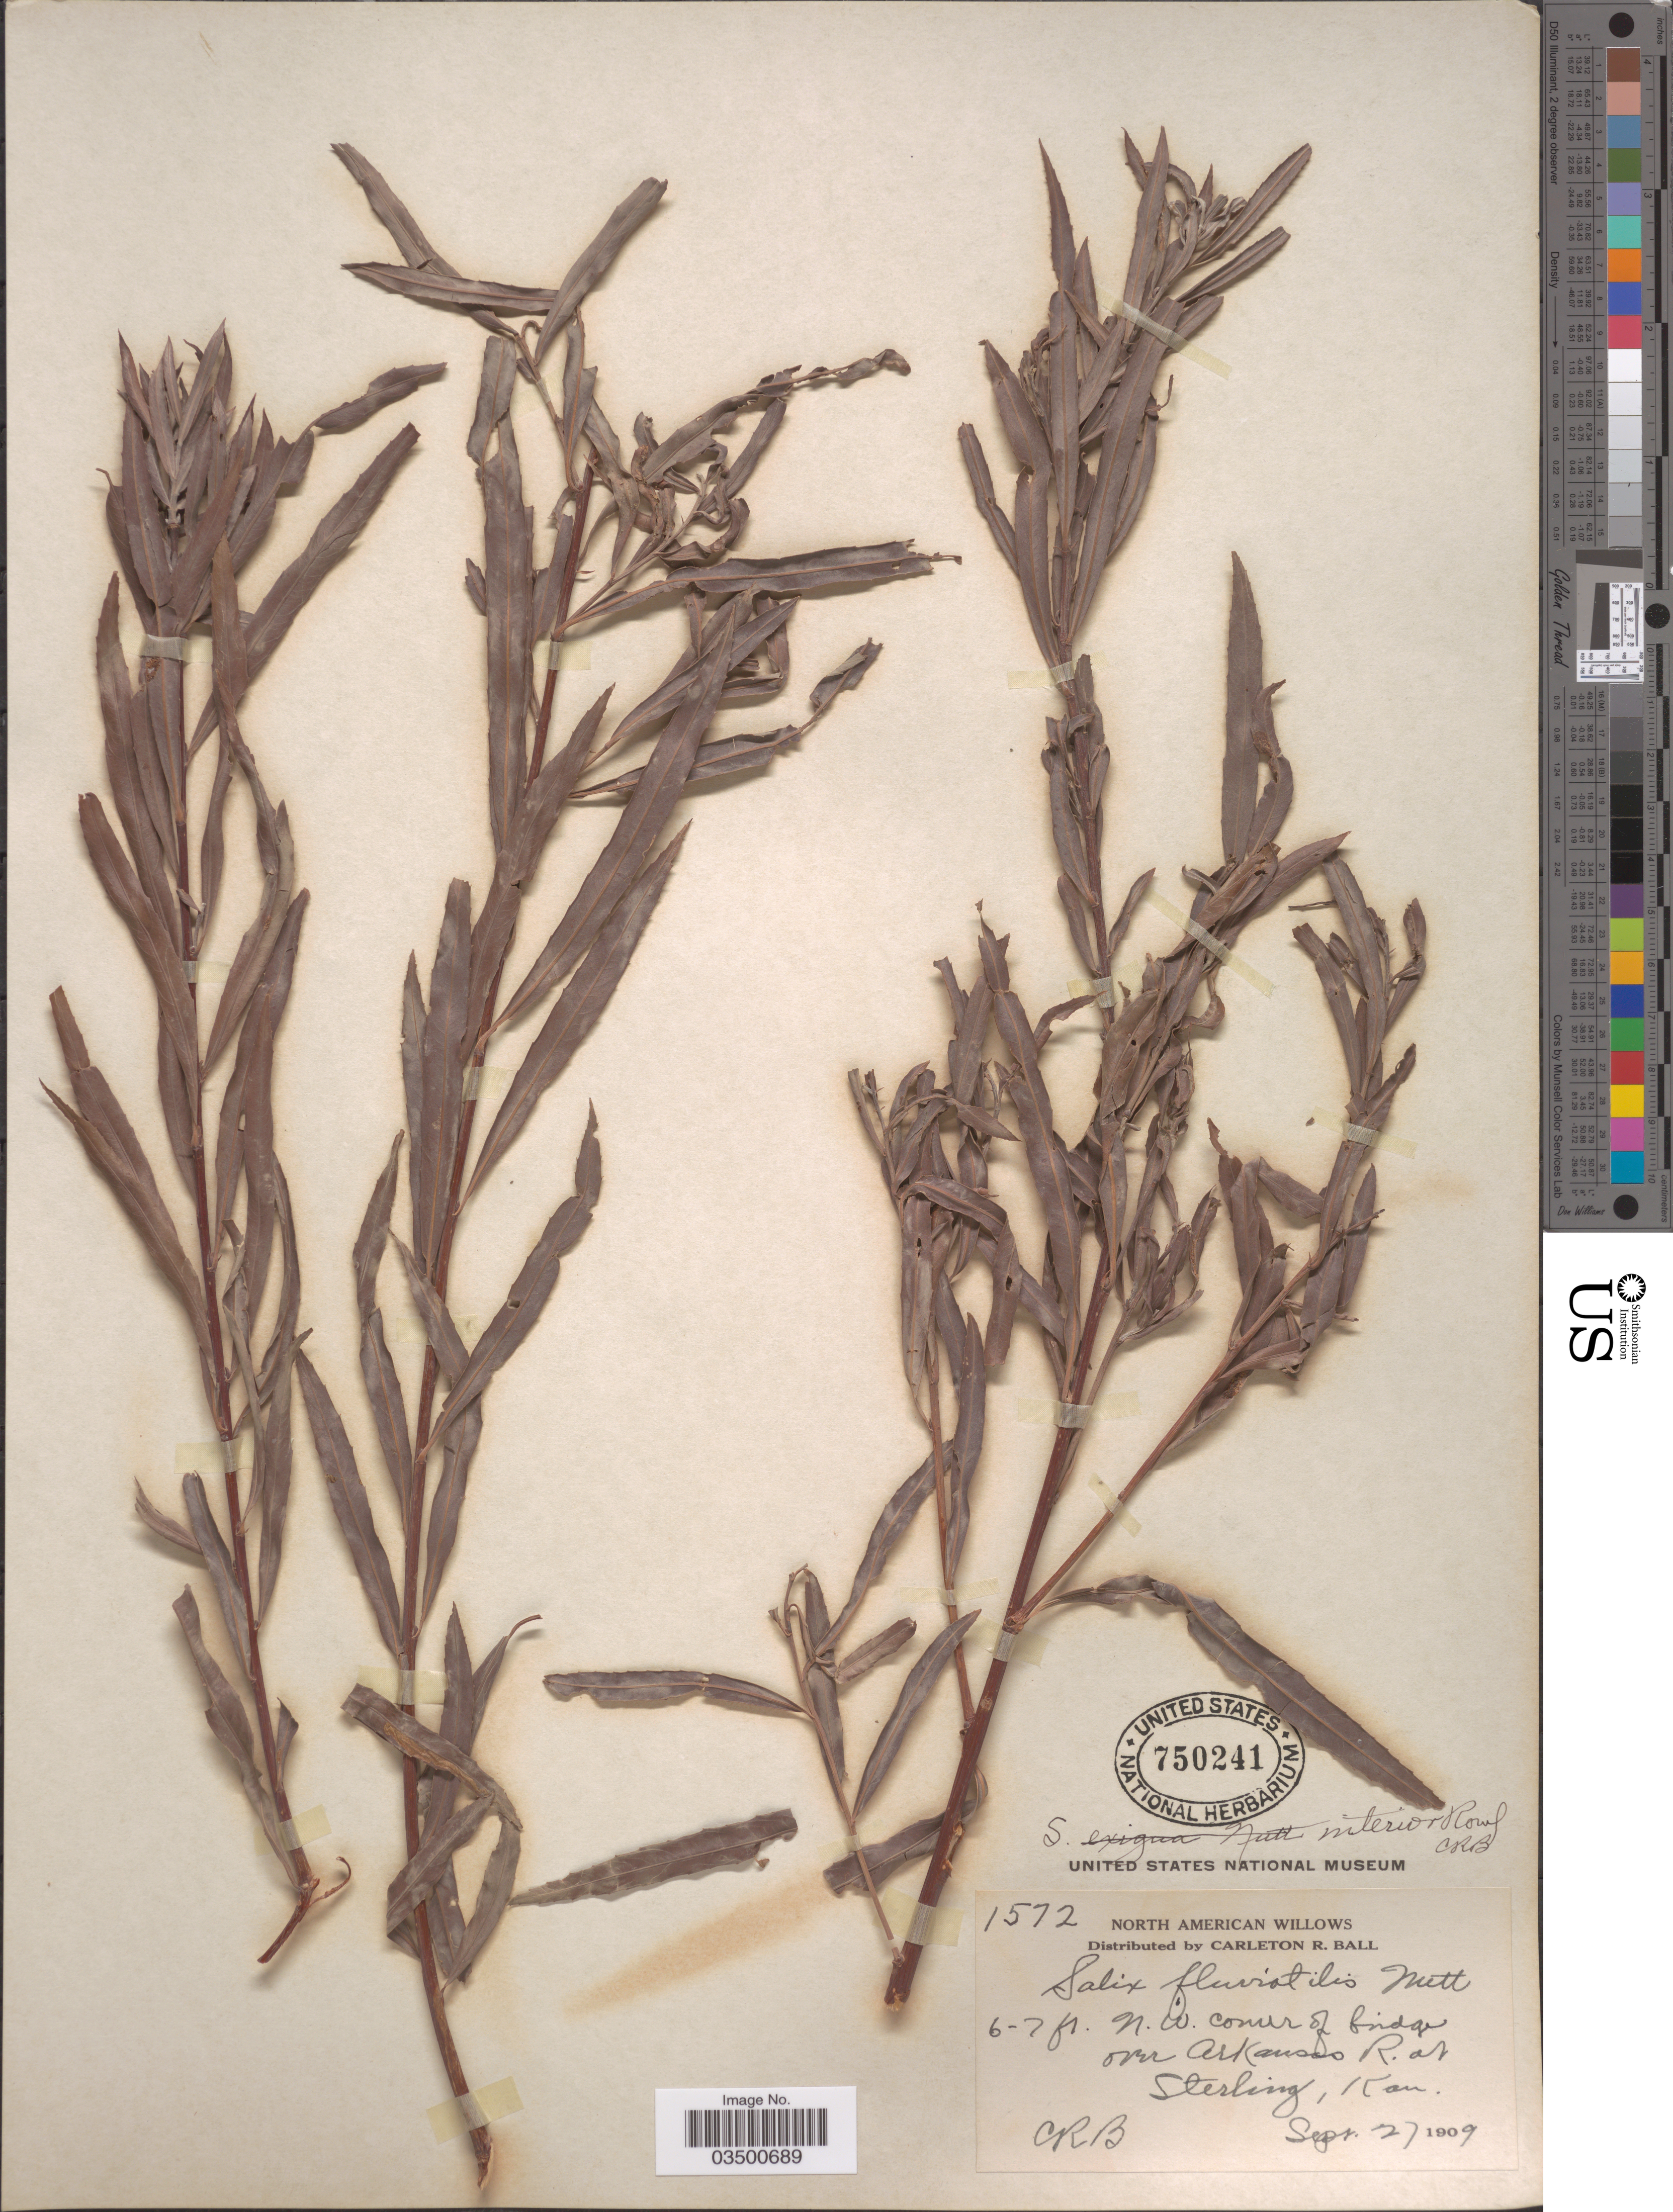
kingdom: Plantae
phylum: Tracheophyta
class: Magnoliopsida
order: Malpighiales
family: Salicaceae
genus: Salix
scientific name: Salix interior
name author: Rowlee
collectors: C. R. Ball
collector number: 1572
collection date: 1909-09-27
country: United States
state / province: Kansas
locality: N.W. Corner of bridge over Arkansas R. of Sterling.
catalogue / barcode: US 750241